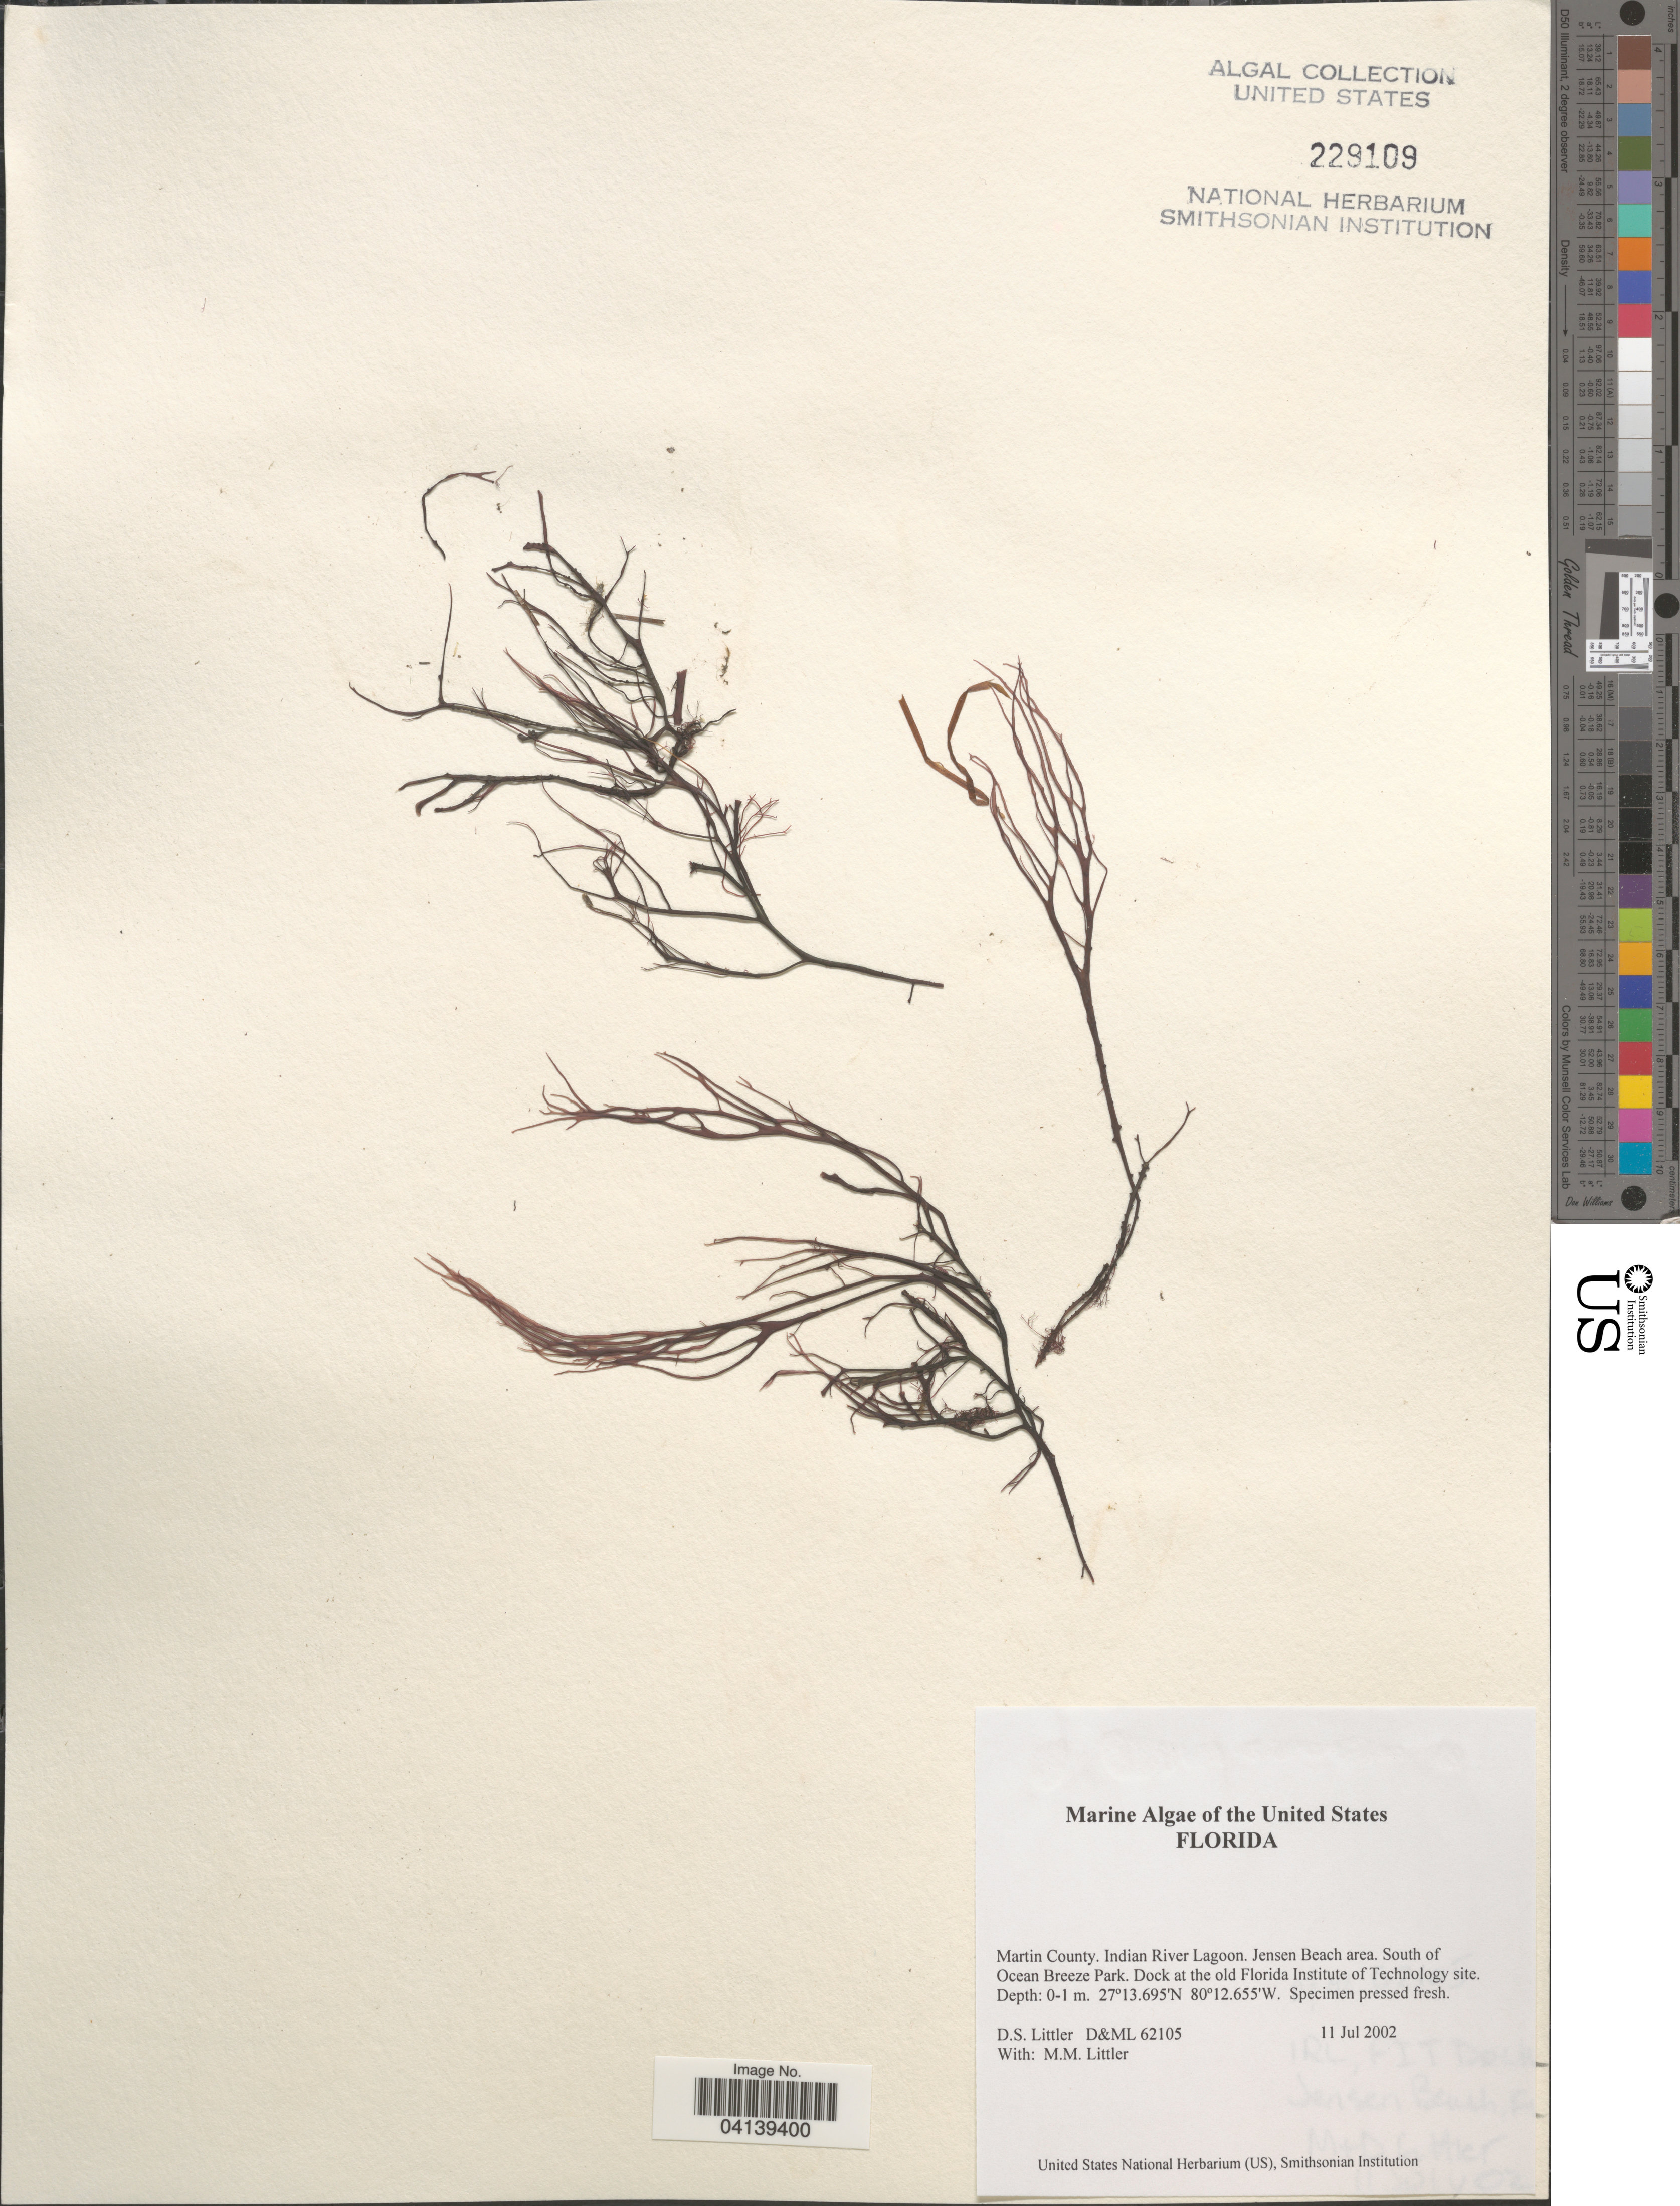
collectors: D. S. Littler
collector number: D&ML62105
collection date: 2002-07-11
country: United States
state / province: Florida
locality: Martin County. Indian River Lagoon. Jensen Beach area. South of Ocean Breeze Park. Dock at the old Florida Institute of Technology site.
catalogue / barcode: US 229109